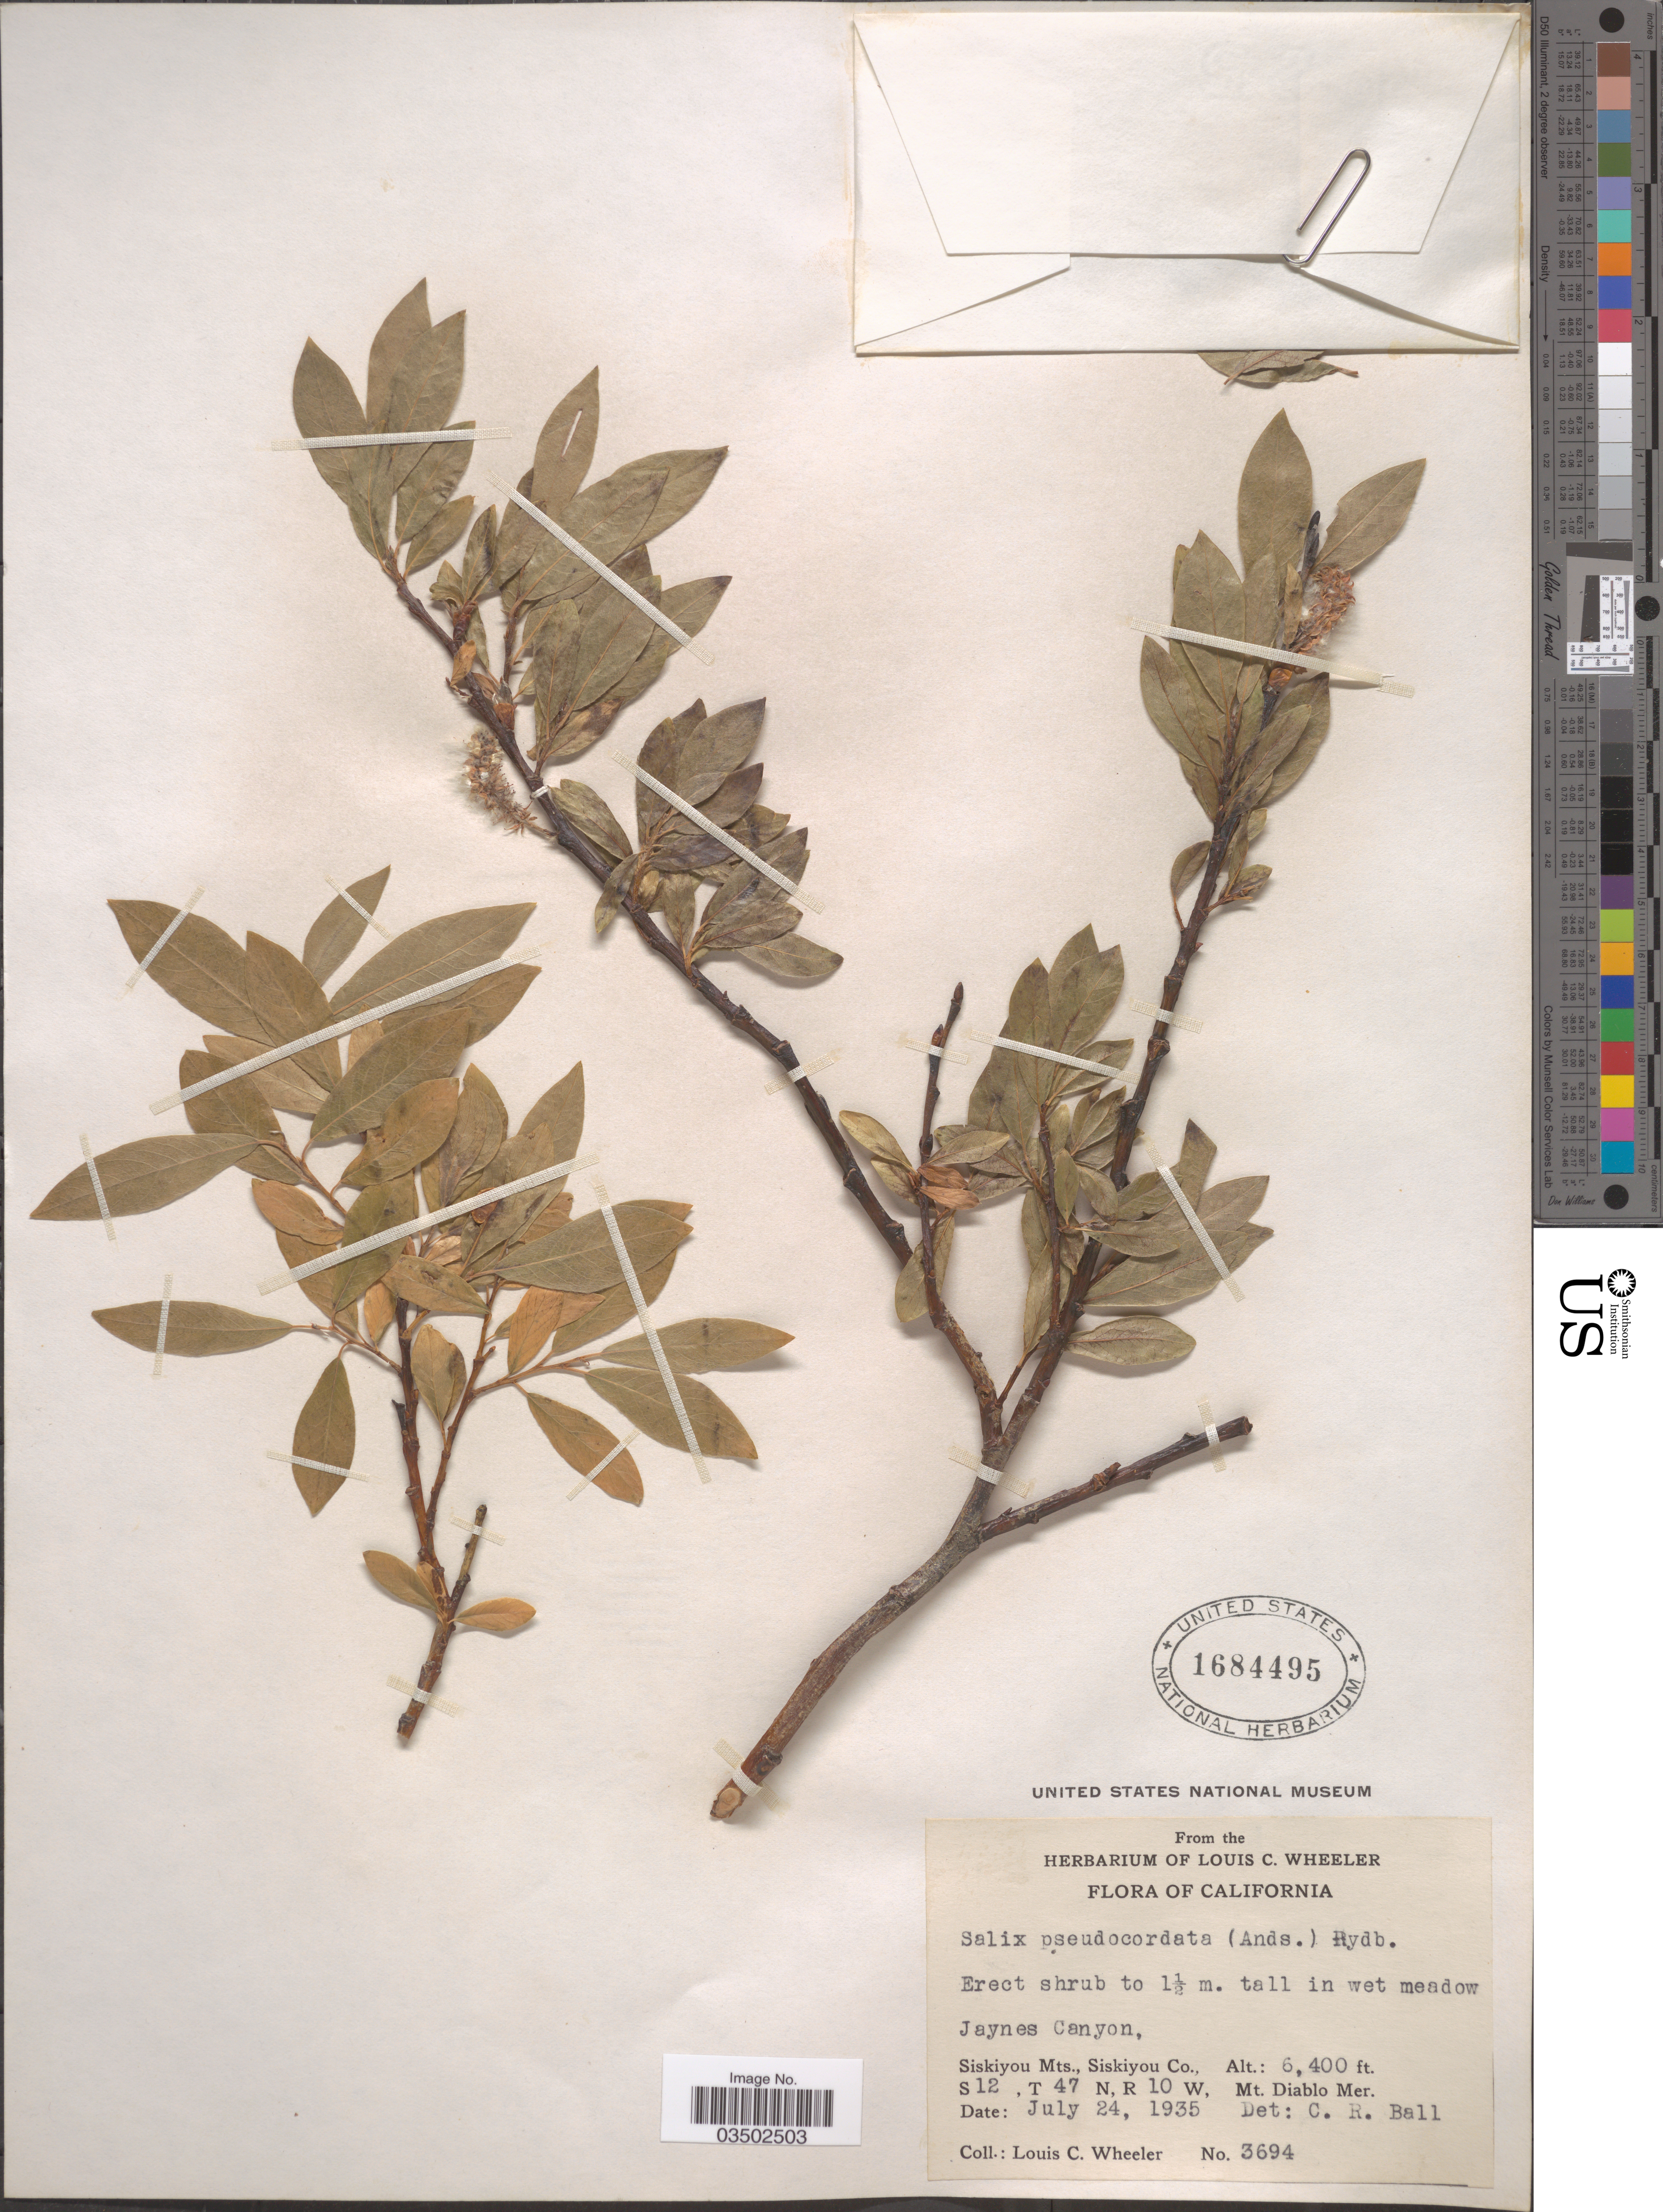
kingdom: Plantae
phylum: Tracheophyta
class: Magnoliopsida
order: Malpighiales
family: Salicaceae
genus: Salix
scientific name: Salix pseudocordata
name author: (Andersson) Andersson ex Rydb.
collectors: L. C. Wheeler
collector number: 3694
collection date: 1935-07-24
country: United States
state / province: California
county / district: Siskiyou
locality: Jaynes Canyon. Siskiyou Mts., Siskiyou Co., S 12, T 47 N, R 10 W, Mt. Diablo Mer.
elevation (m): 1951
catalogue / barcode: US 1684495